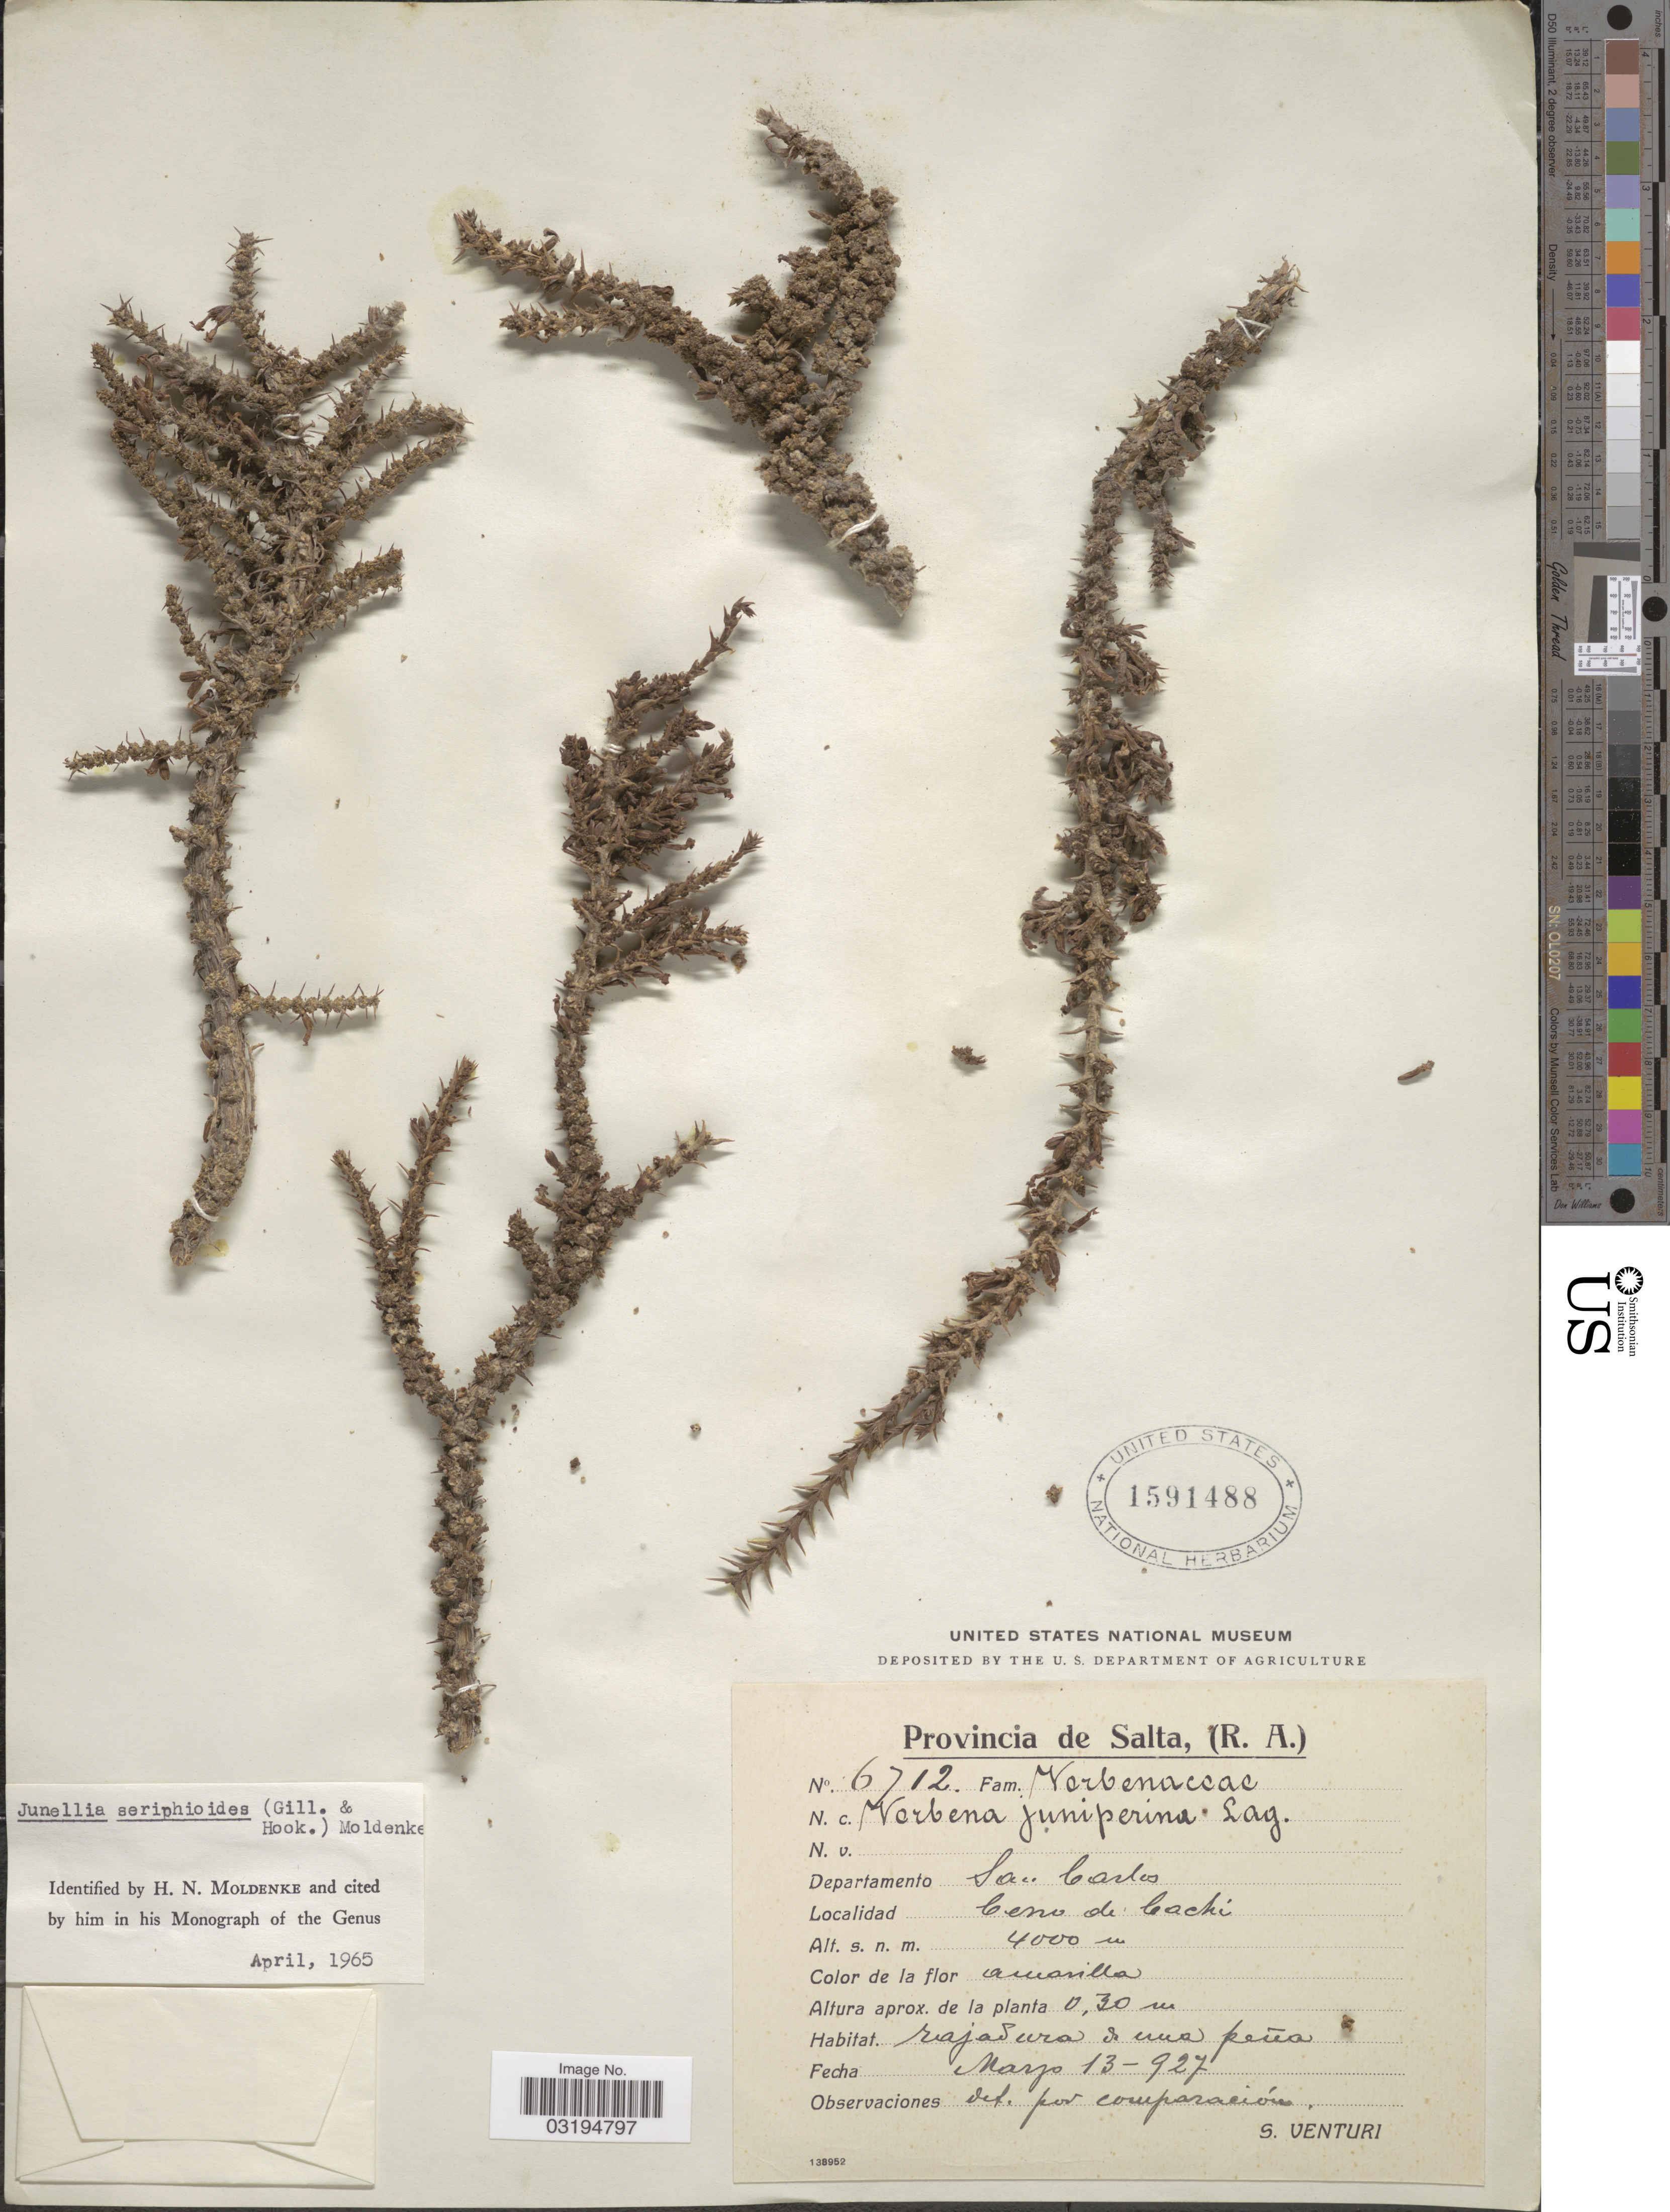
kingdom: Plantae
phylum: Tracheophyta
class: Magnoliopsida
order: Lamiales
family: Verbenaceae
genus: Junellia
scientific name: Junellia seriphioides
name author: (Gillies & Hook.) Moldenke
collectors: S. Venturi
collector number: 6712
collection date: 1927-03-13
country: Argentina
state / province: Salta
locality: Departamento San Carlos. Cerro de Cachi.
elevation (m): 4000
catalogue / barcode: US 1591488